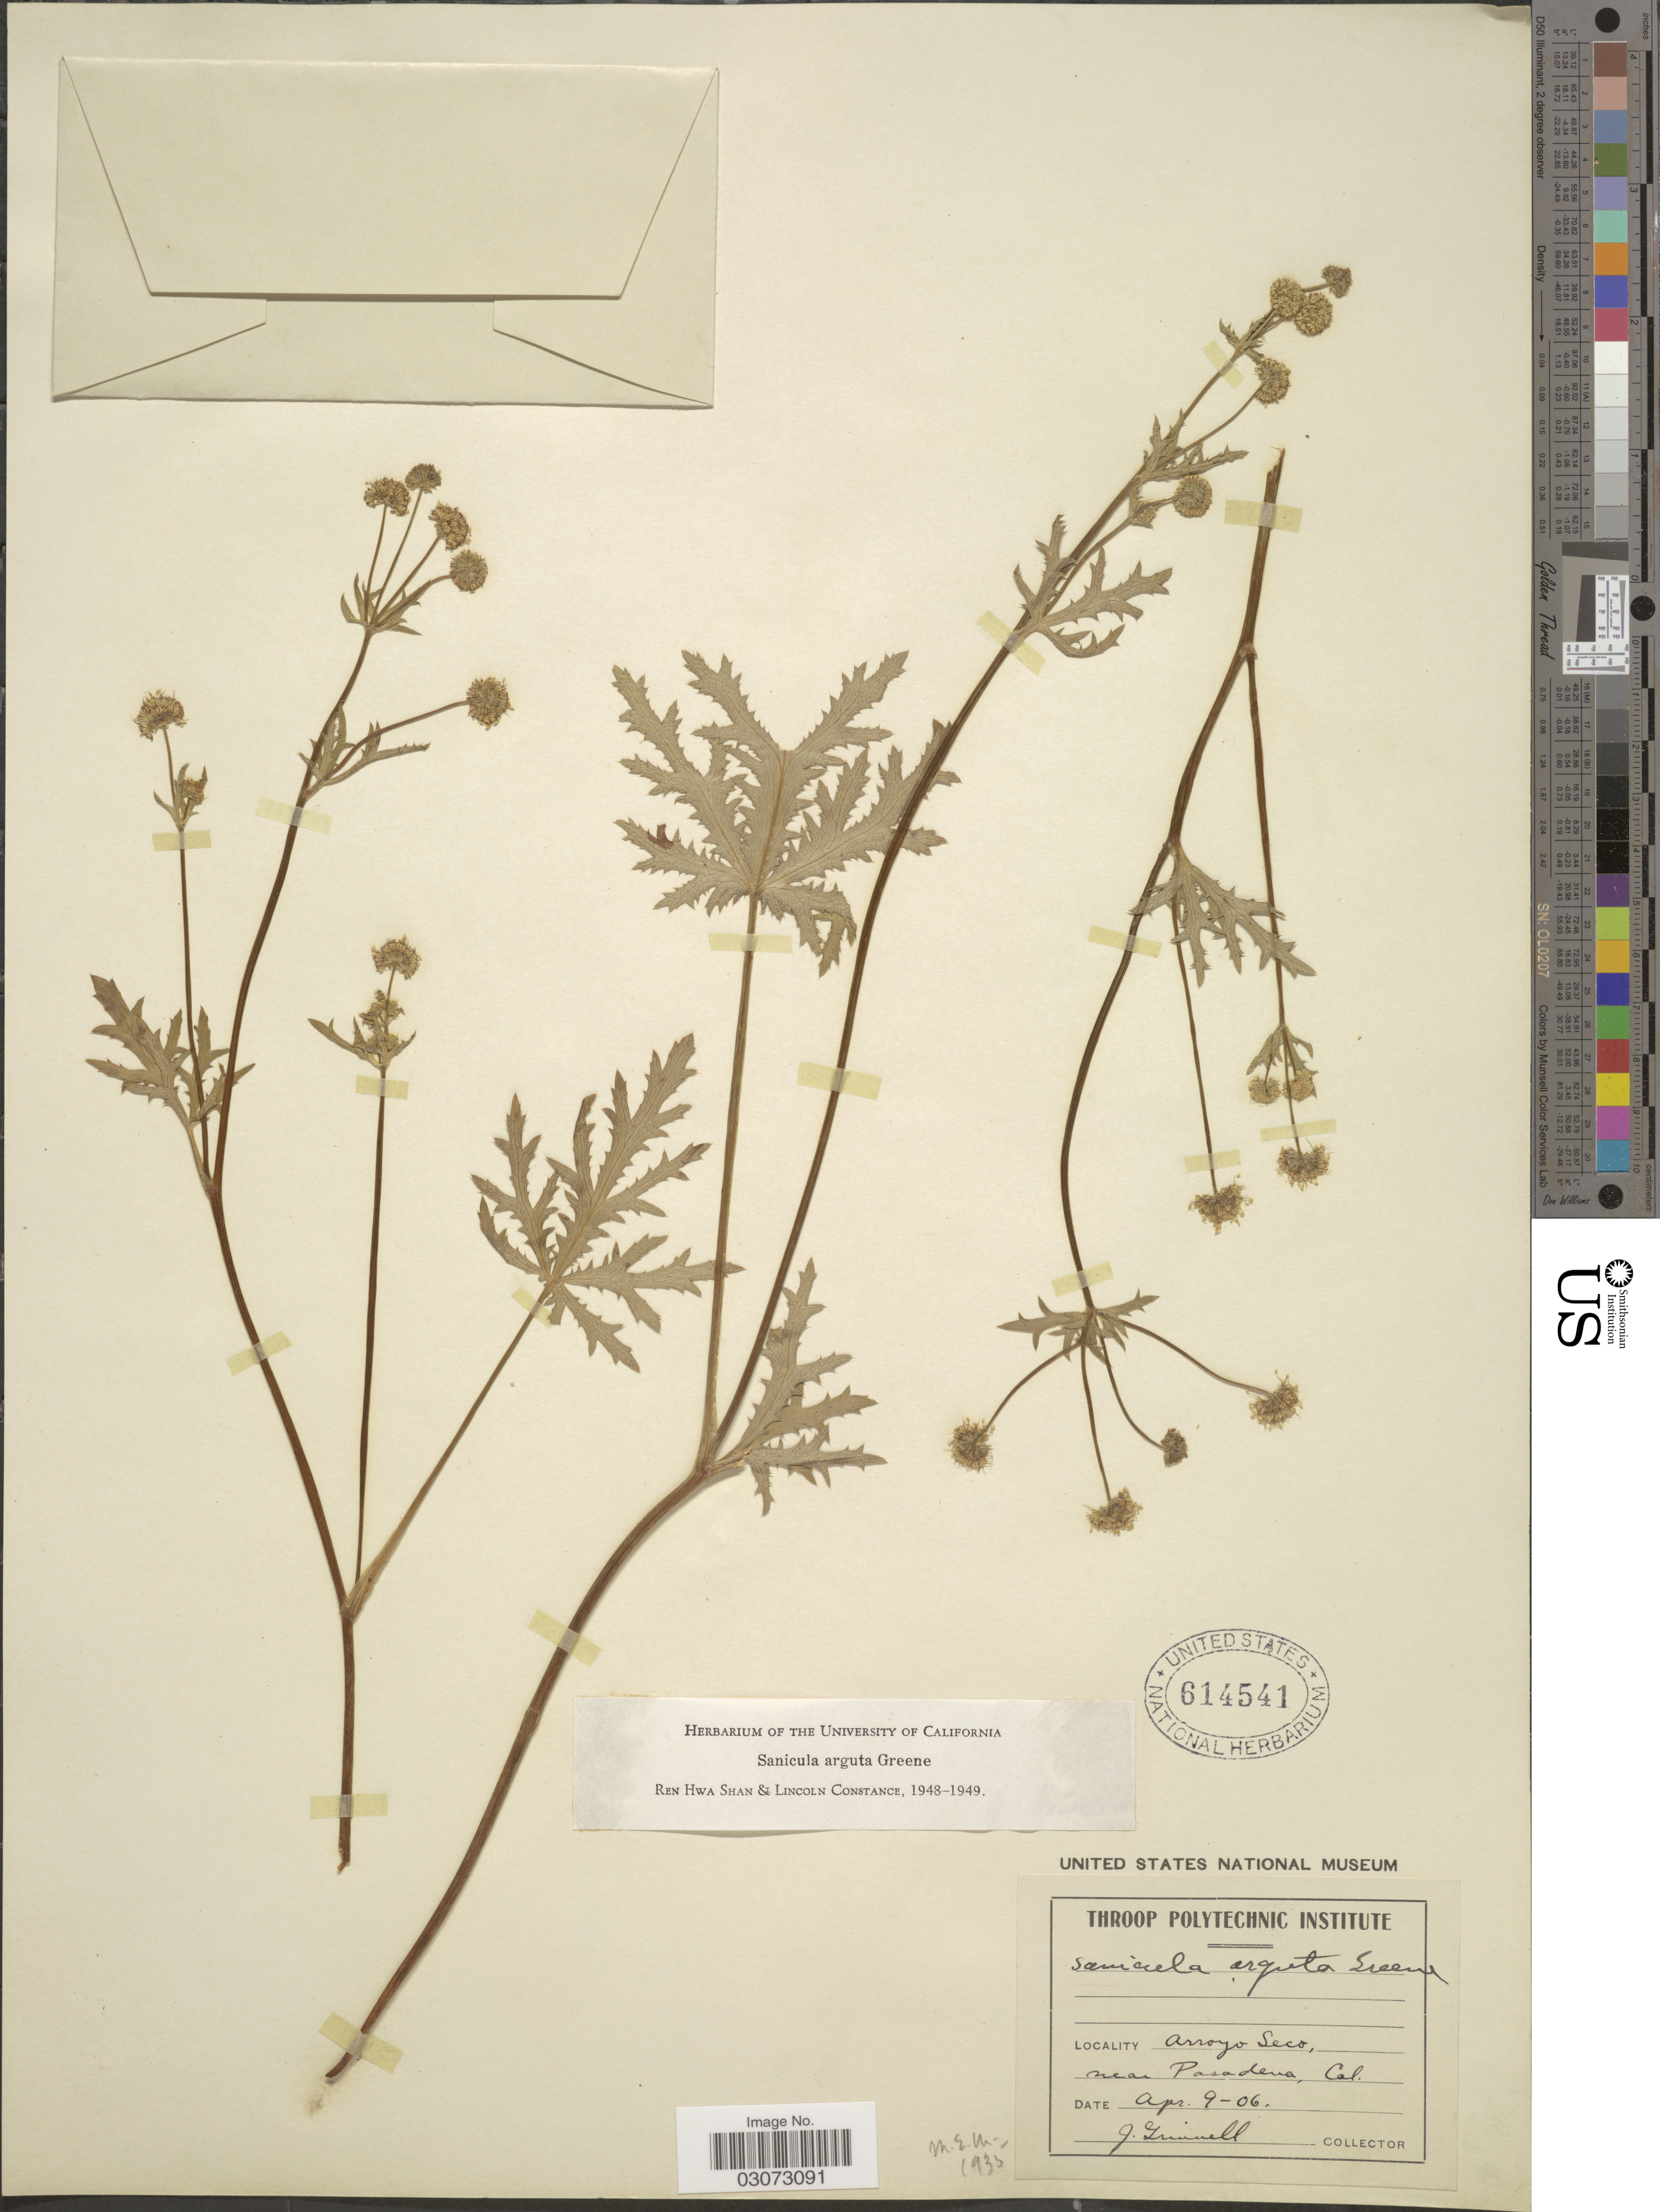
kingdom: Plantae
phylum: Tracheophyta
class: Magnoliopsida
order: Apiales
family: Apiaceae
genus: Sanicula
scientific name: Sanicula arguta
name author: Greene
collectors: J. Grinnell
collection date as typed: Transcribed d/m/y: 9/4/6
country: United States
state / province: California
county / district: Los Angeles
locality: Arroyo Seco, near Pasadena, Cal.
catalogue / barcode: US 614541